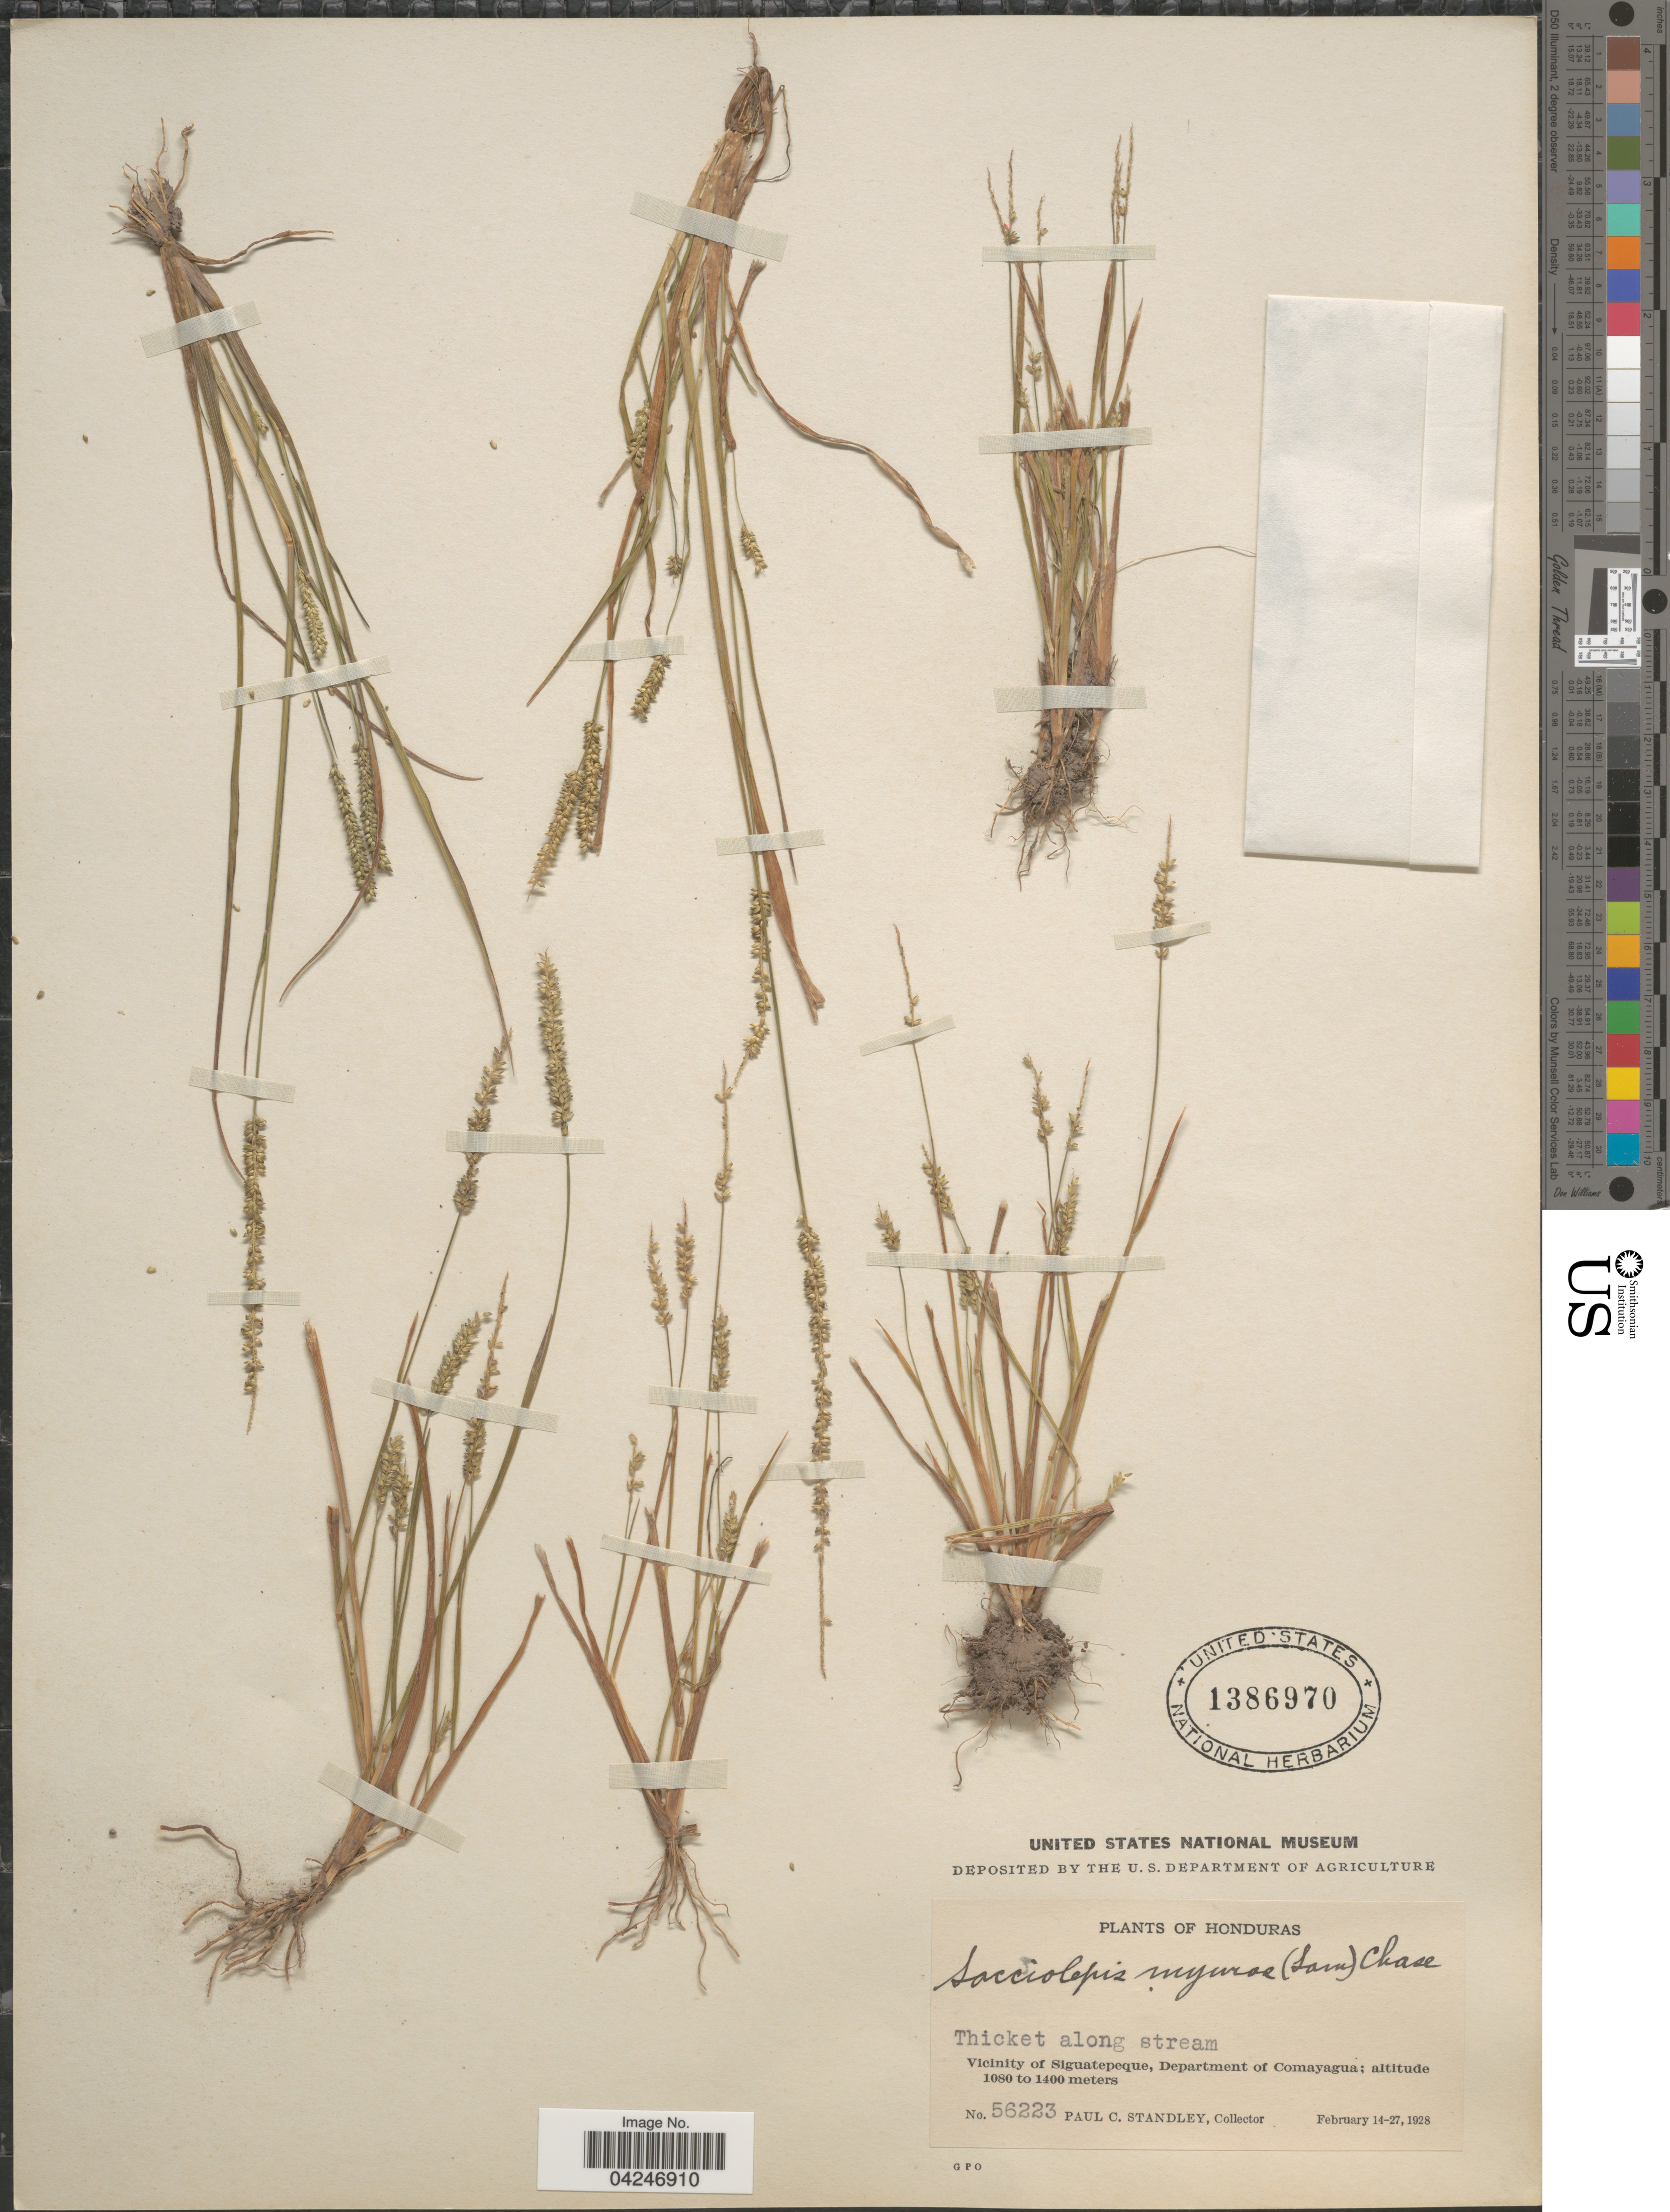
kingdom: Plantae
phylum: Tracheophyta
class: Liliopsida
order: Poales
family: Poaceae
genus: Sacciolepis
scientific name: Sacciolepis myuros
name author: (Lam.) Chase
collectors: P. C. Standley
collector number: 56223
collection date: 1928-02-14/1928-02-27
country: Honduras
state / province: Comayagua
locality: Vicinity of Siguatepeque, Department of Comayagua.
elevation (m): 1080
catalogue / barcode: US 1386970